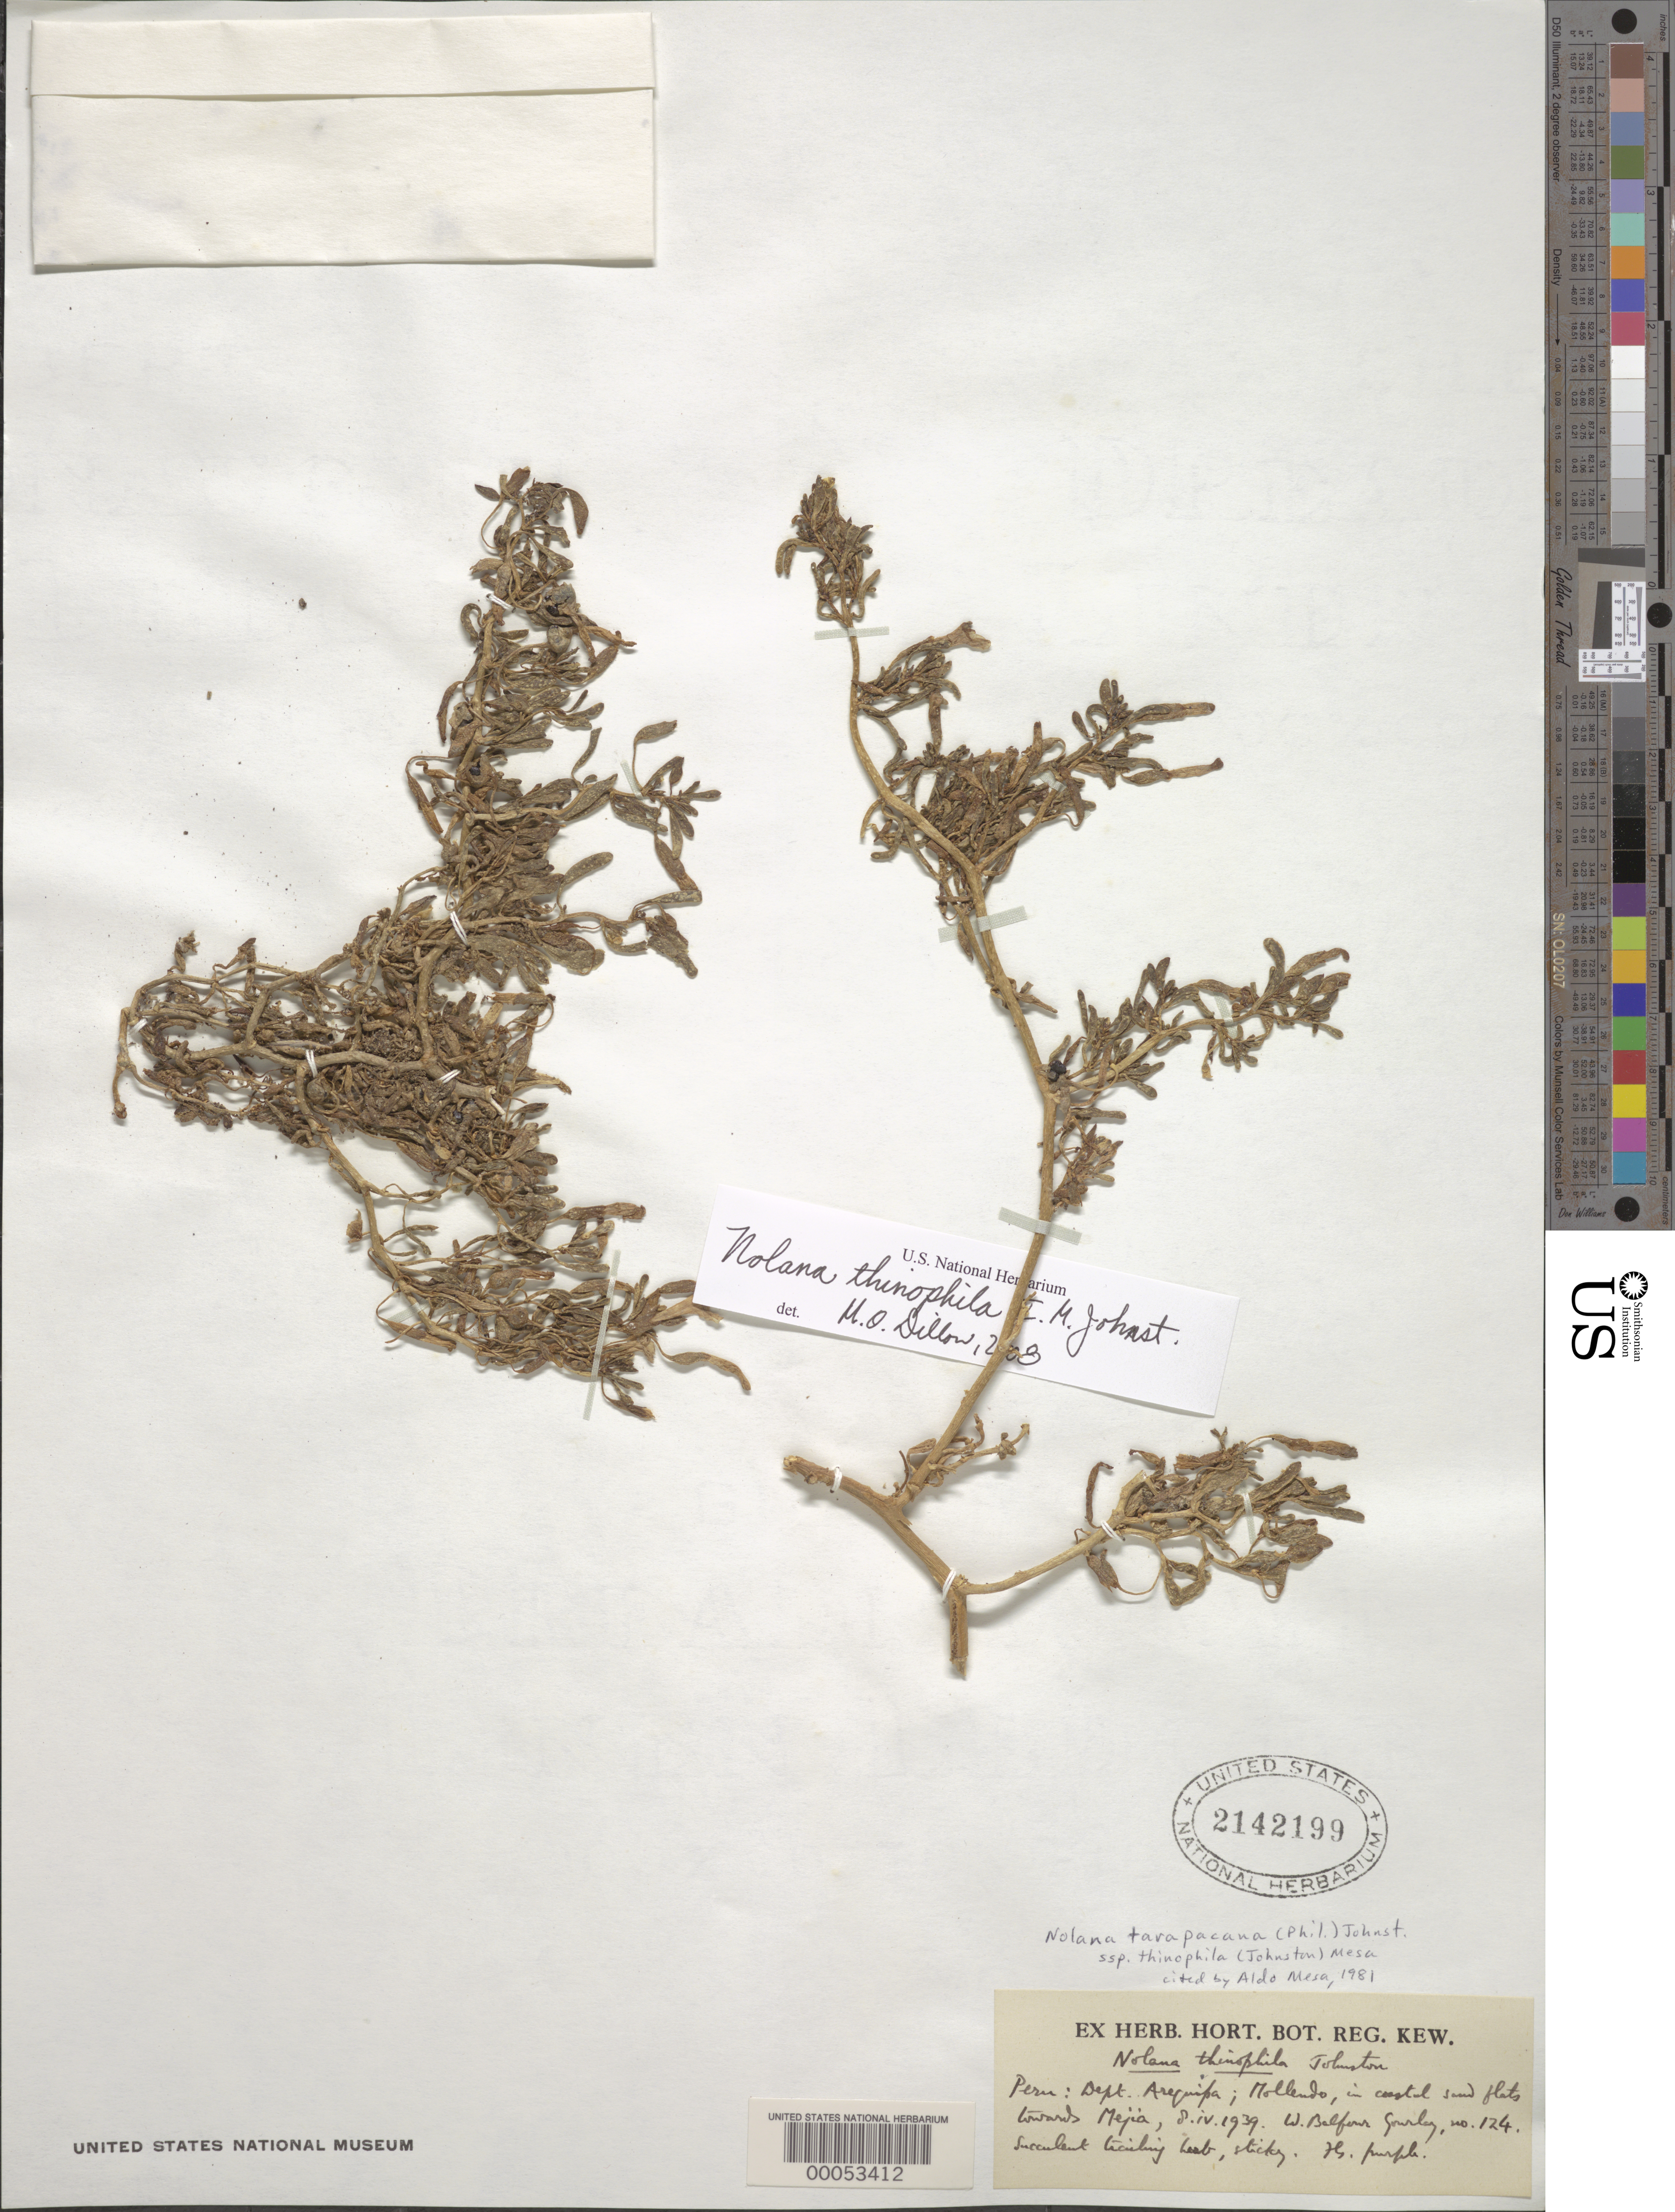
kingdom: Plantae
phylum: Tracheophyta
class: Magnoliopsida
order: Solanales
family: Solanaceae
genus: Nolana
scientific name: Nolana tarapacana subsp. thinophila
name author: (I.M. Johnst.) Mesa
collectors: W. B. Gourlay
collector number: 124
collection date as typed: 08 Apr 1939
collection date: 1939-04-08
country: Peru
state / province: Arequipa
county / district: Islay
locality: Mollendo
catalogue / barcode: US 2142199